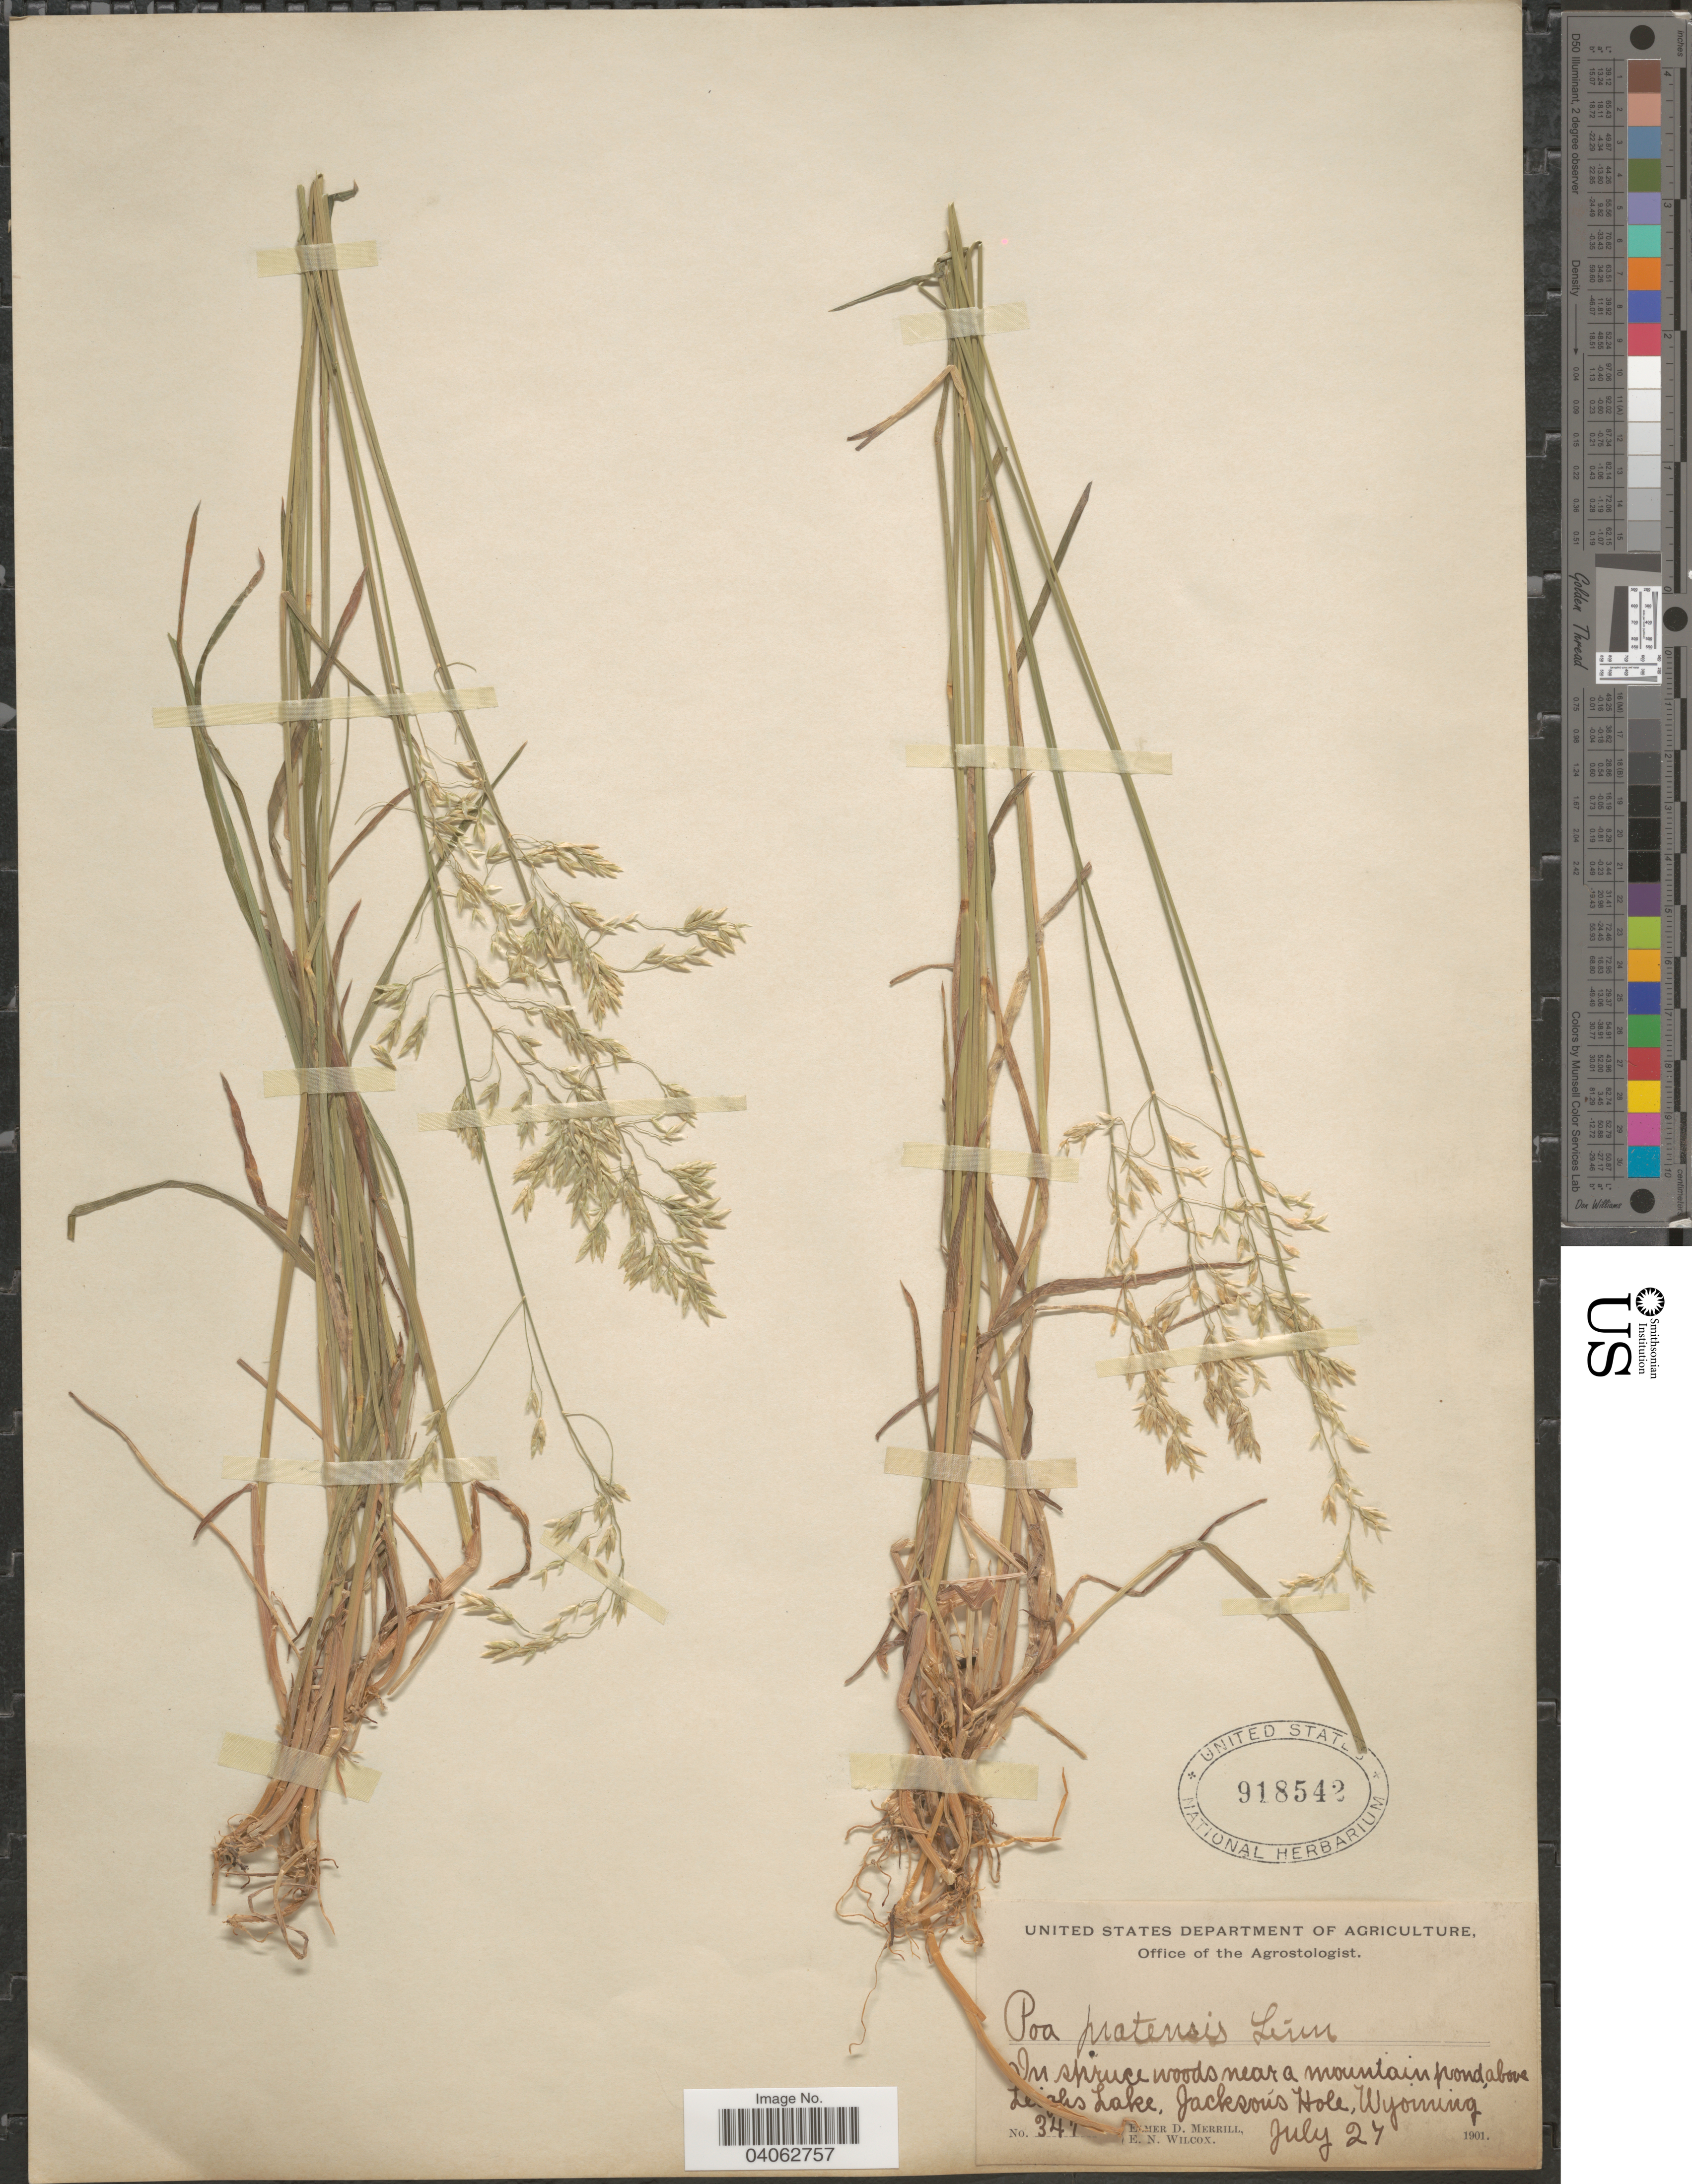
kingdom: Plantae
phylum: Tracheophyta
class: Liliopsida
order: Poales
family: Poaceae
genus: Poa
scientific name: Poa pratensis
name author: L.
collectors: E. D. Merrill & E. Wilcox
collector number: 347*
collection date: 1901-07-27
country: United States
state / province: Wyoming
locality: In spruce woods near a mountain pond, above Leighs Lake, Jackson's Hole.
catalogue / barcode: US 918542